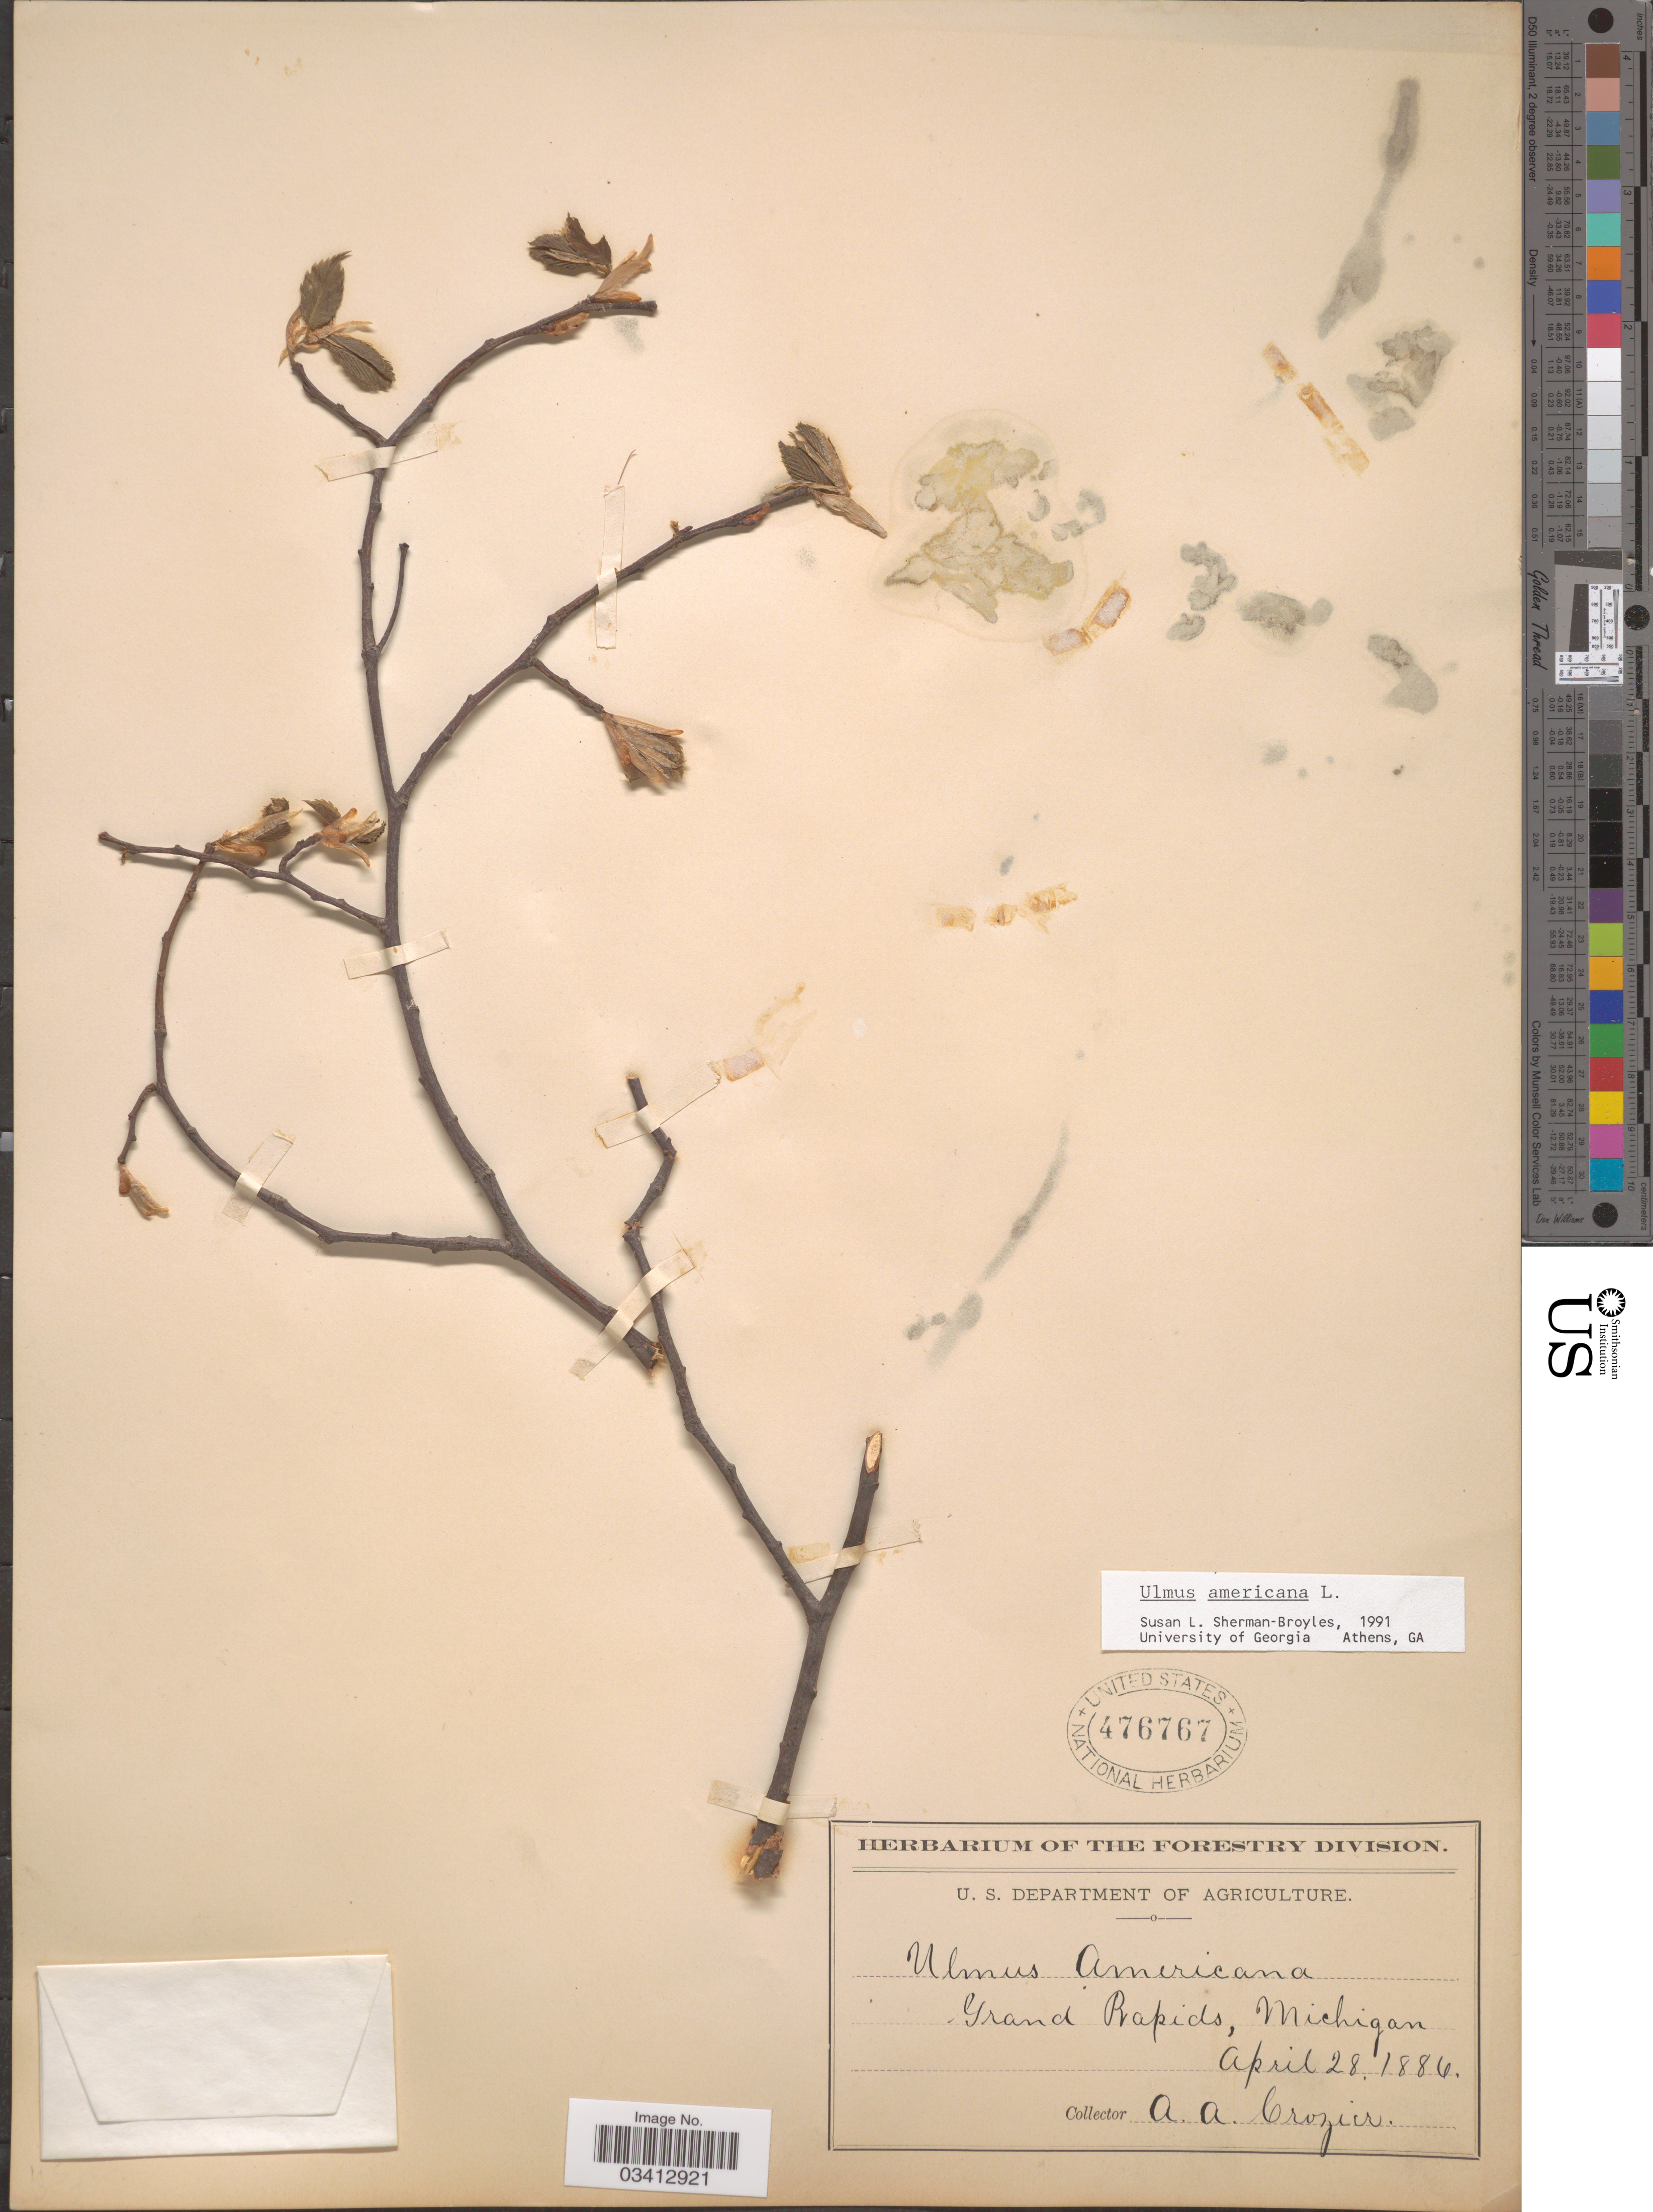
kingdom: Plantae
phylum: Tracheophyta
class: Magnoliopsida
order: Rosales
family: Ulmaceae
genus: Ulmus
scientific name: Ulmus americana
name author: L.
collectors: A. Crozier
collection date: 1886-04-28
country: United States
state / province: Michigan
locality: Grand Rapids.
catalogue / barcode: US 476767